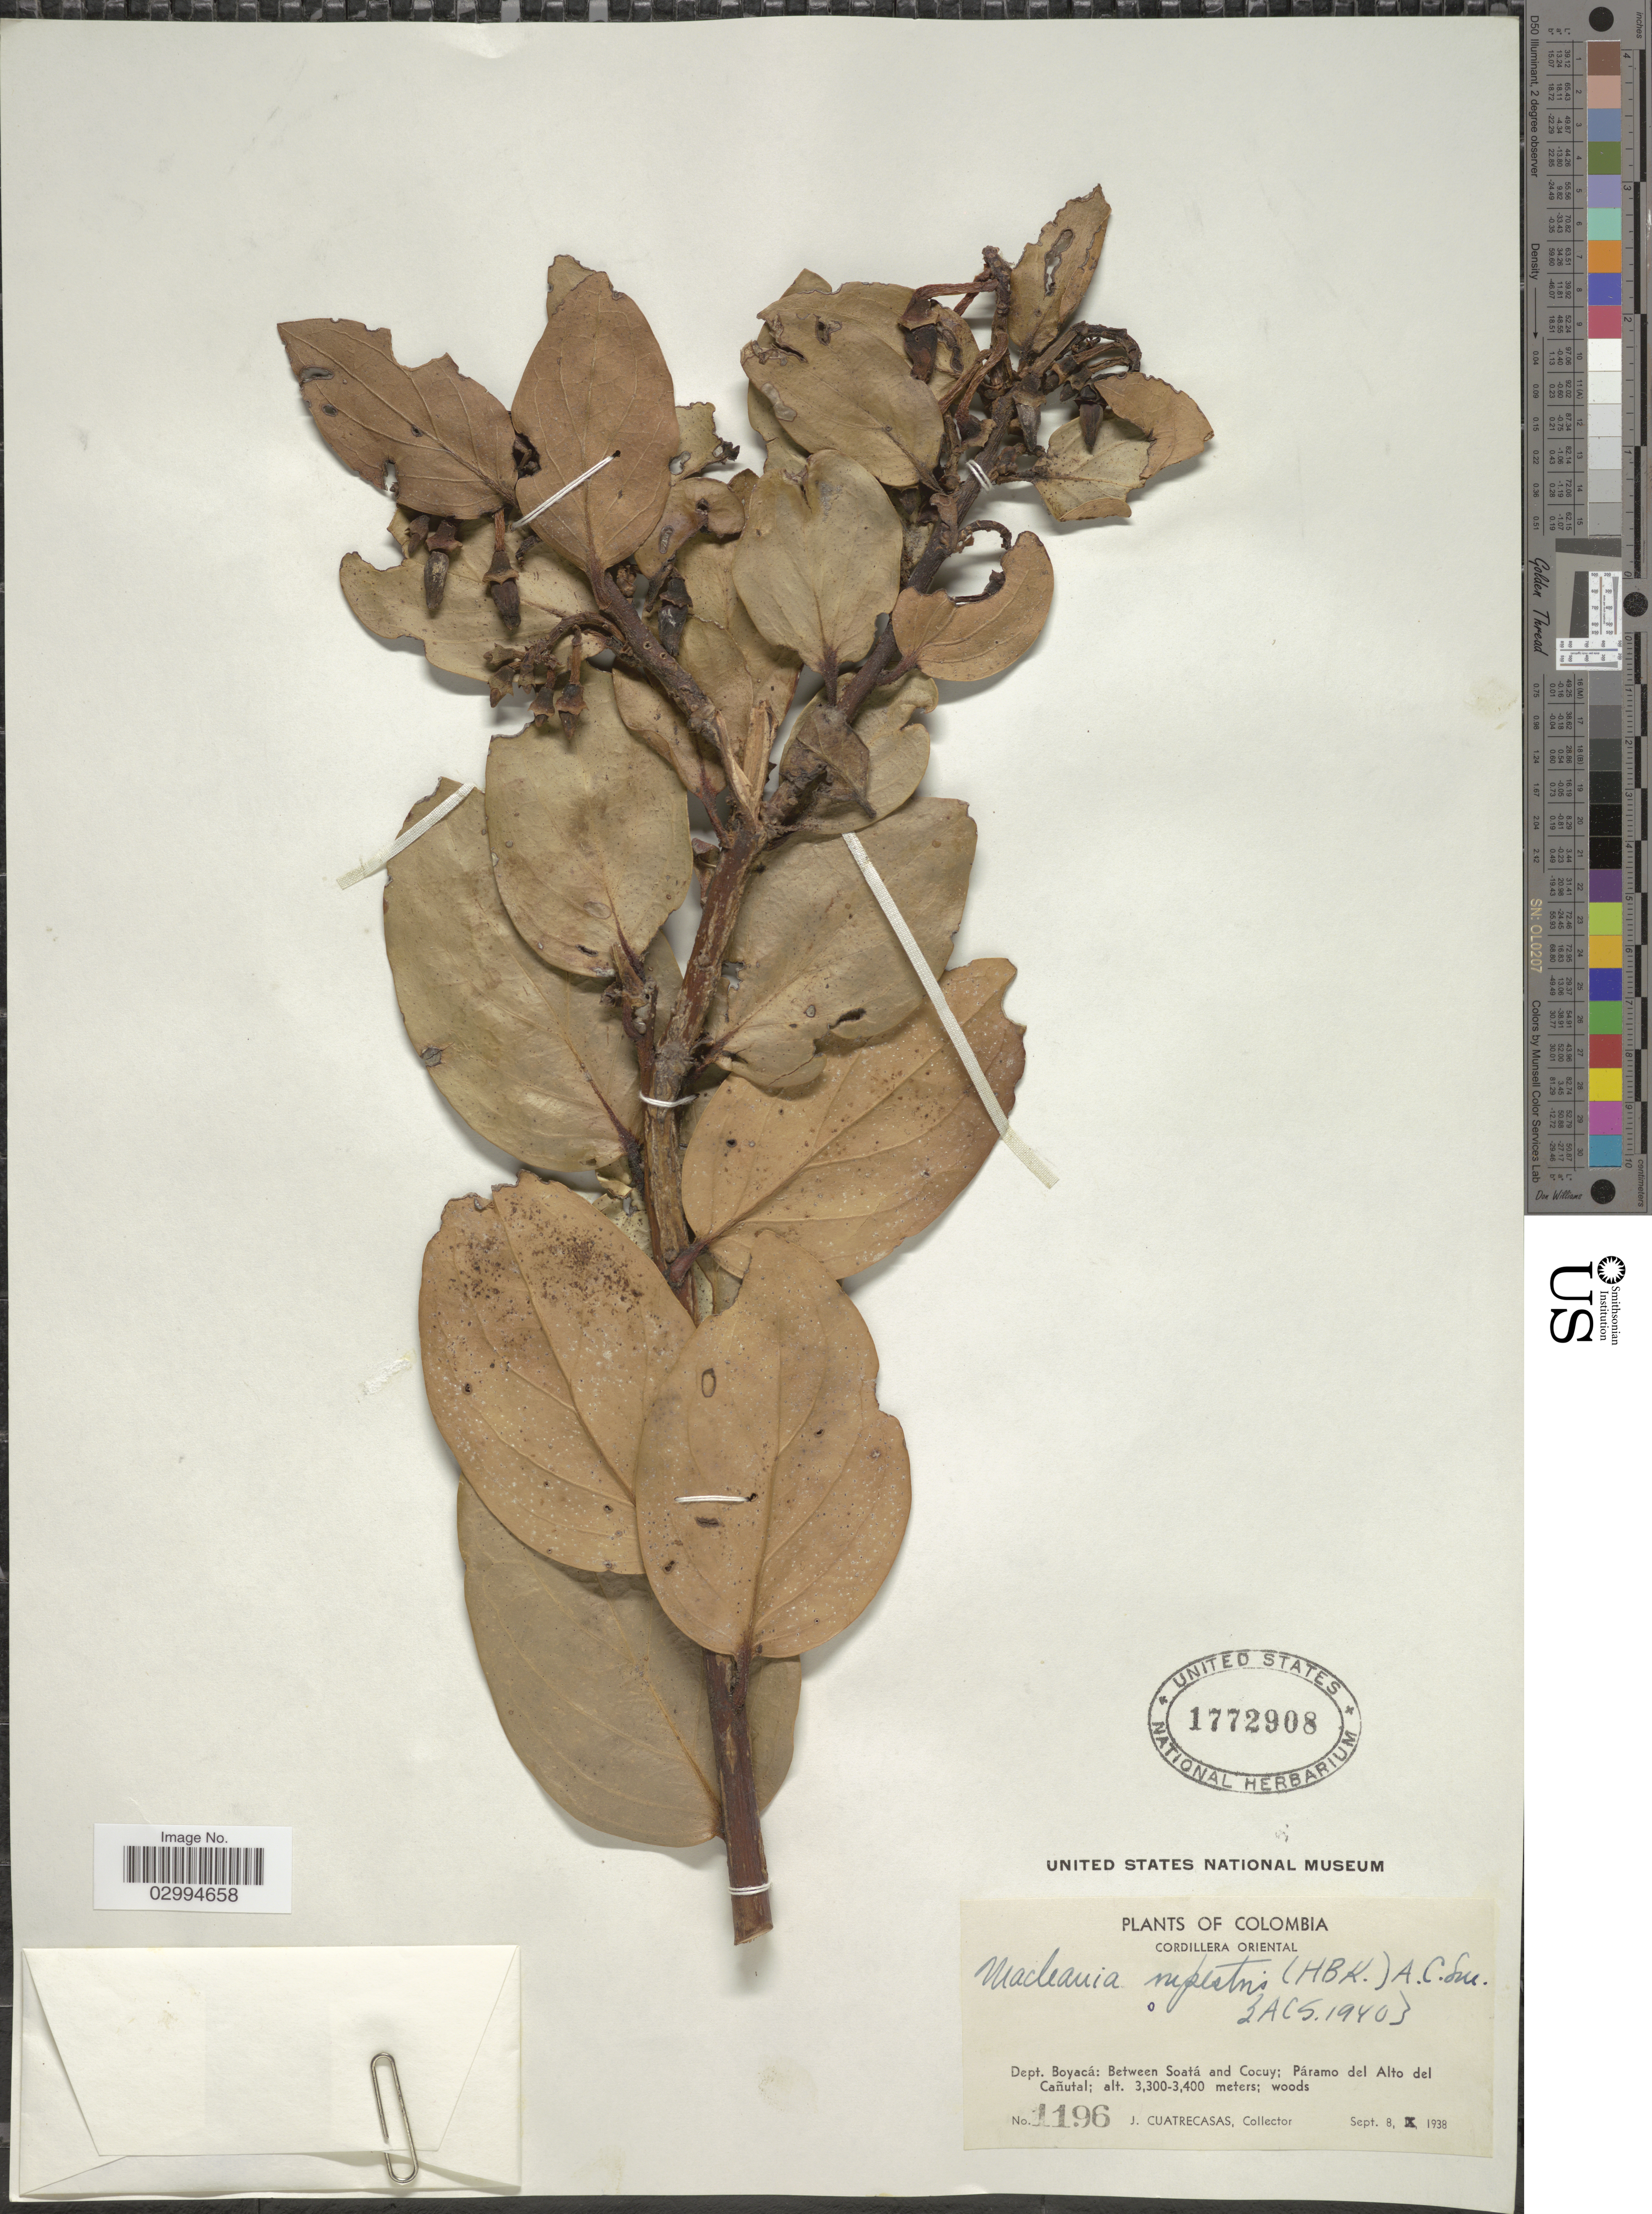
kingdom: Plantae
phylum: Tracheophyta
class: Magnoliopsida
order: Ericales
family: Ericaceae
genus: Macleania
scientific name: Macleania rupestris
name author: (Kunth) A.C. Sm.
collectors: J. Cuatrecasas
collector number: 1196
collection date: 1938-09-08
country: Colombia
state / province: Boyacá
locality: Cordillera Oriental. Dept. Boyacá: Between Soatá and Cocuy; Páramo del Alto del Cañutal.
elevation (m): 3300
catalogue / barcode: US 1772908